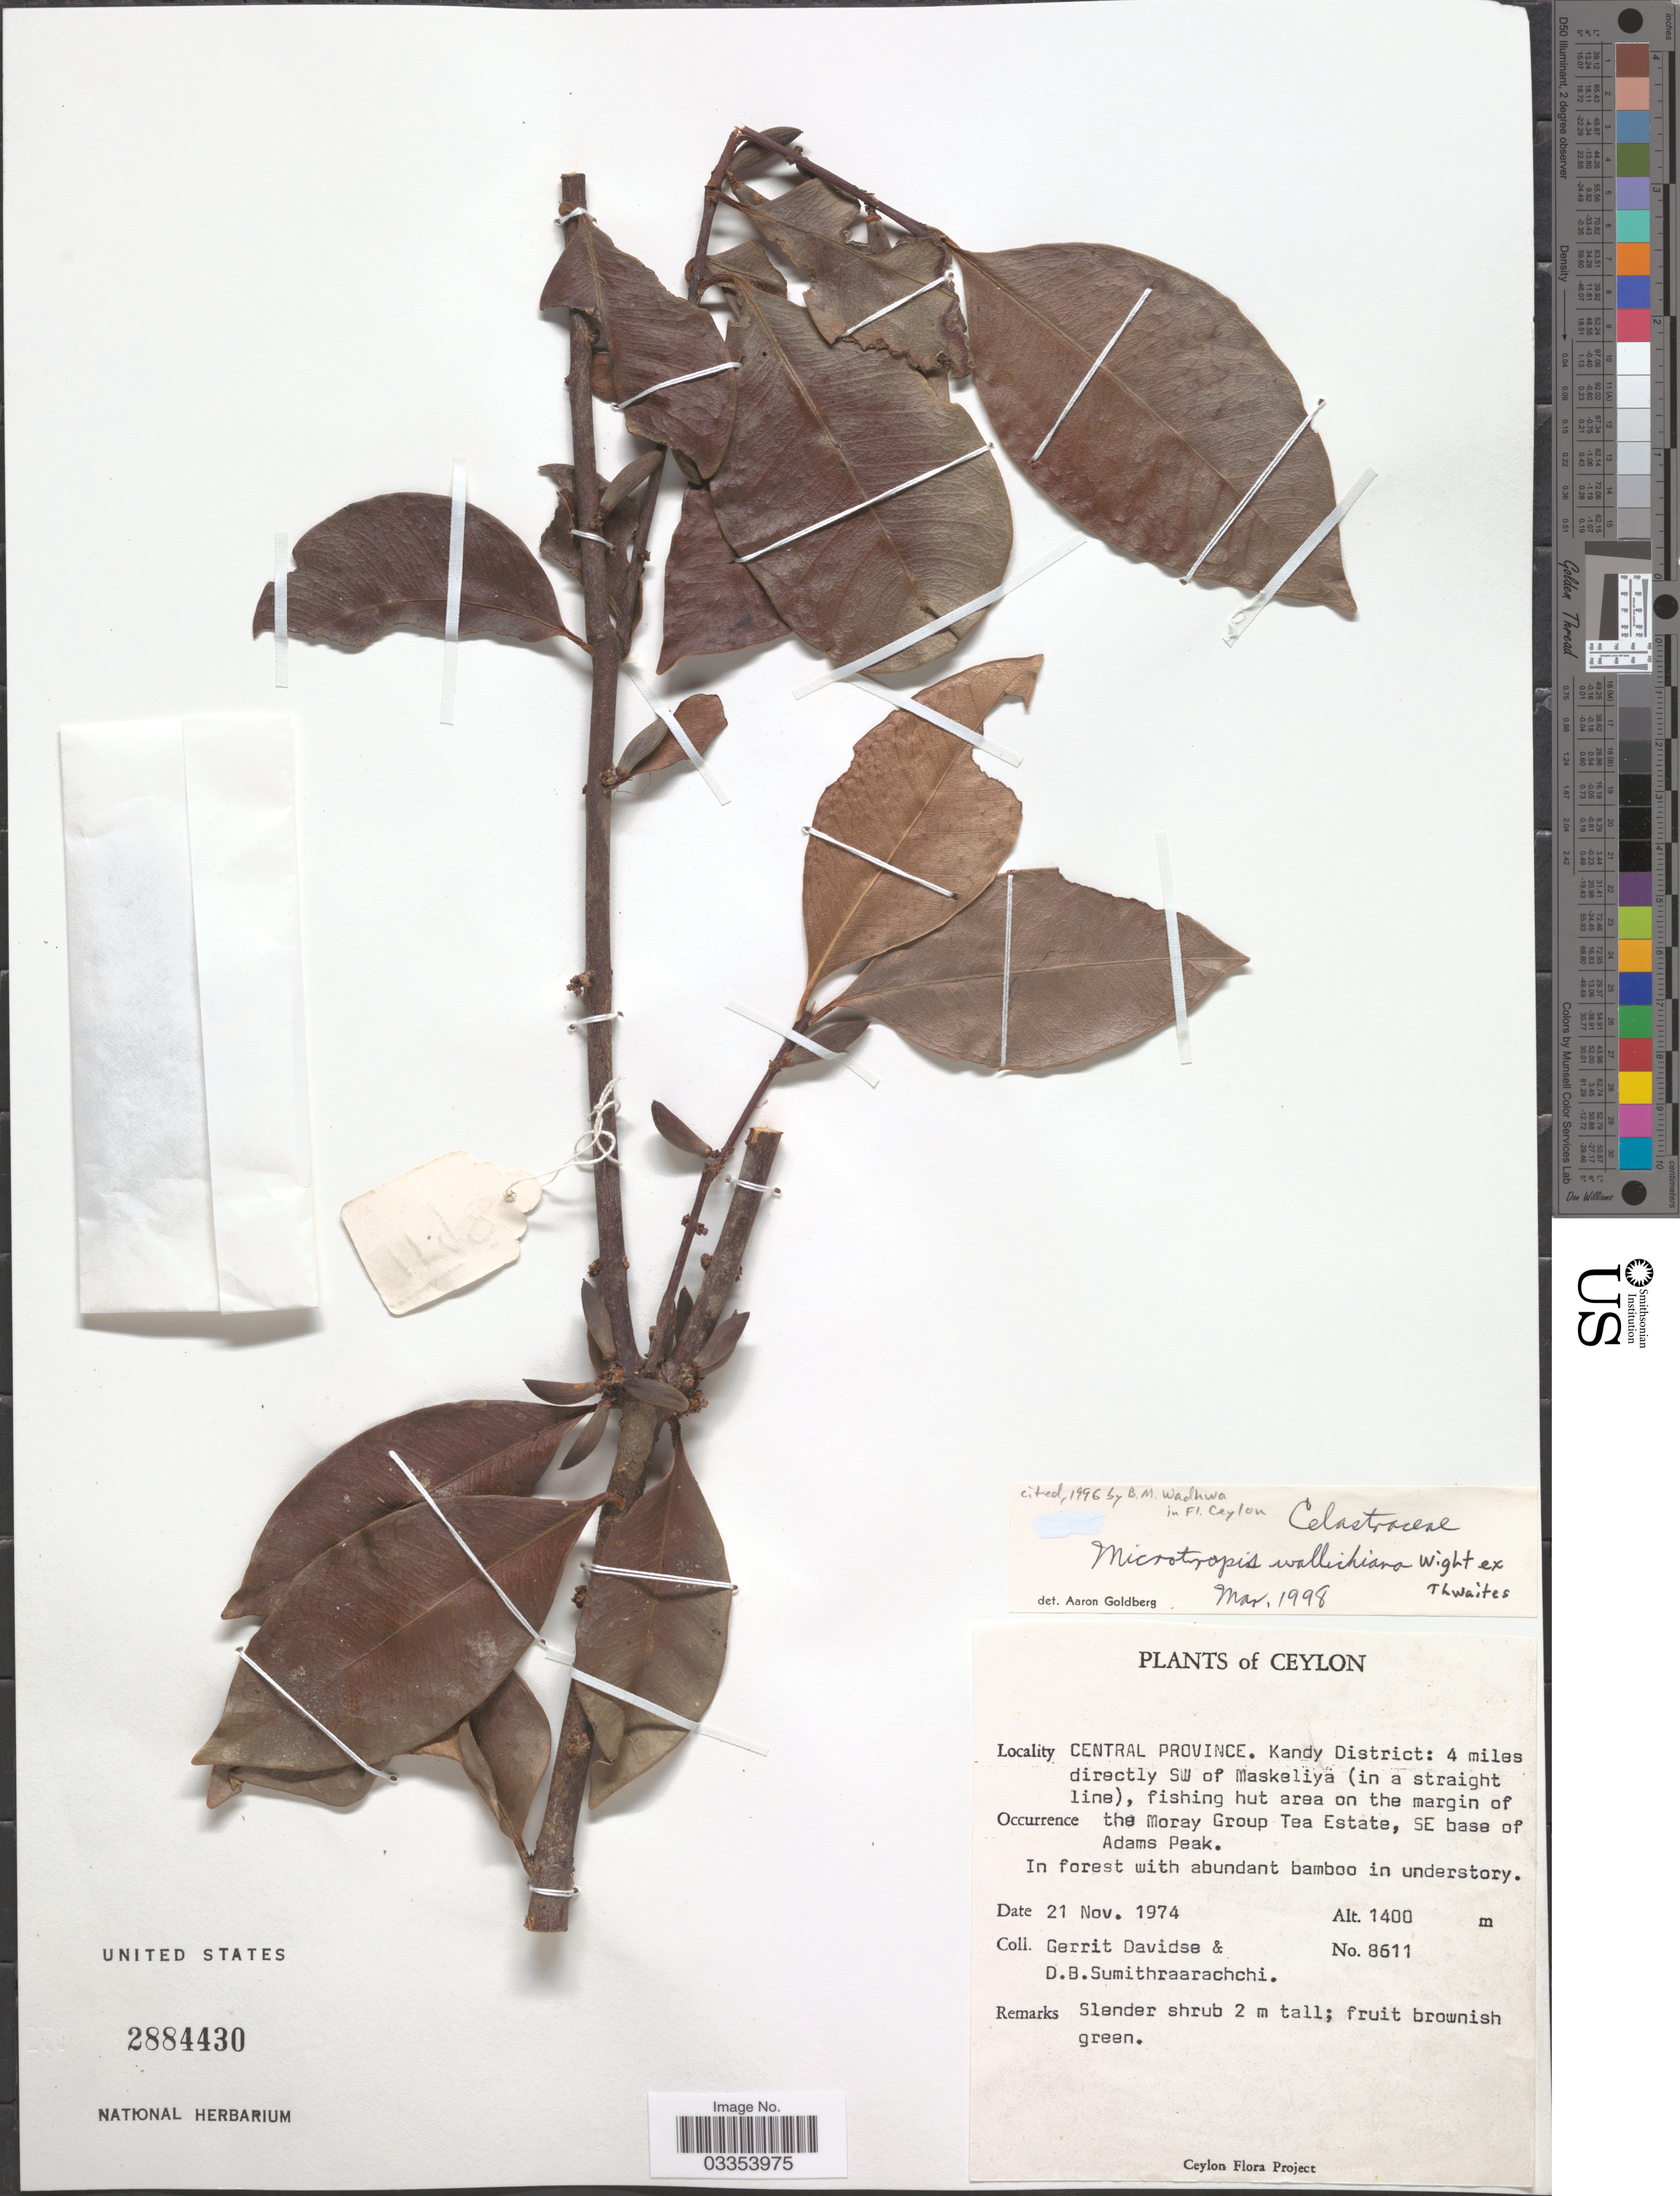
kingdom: Plantae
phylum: Tracheophyta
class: Magnoliopsida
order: Celastrales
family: Celastraceae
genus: Microtropis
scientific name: Microtropis wallichiana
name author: Wight in Thwaites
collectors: G. Davidse & D. B. Sumithraarachchi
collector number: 8611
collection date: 1974-11-21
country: Sri Lanka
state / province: Central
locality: Ceylon. Kandy District: 4 miles directly SW of Maskeliya (in a straight line), fishing hut area on the margin of the Moray Group Tea Estate, SE base of Adams Peak.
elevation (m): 1400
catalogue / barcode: US 2884430